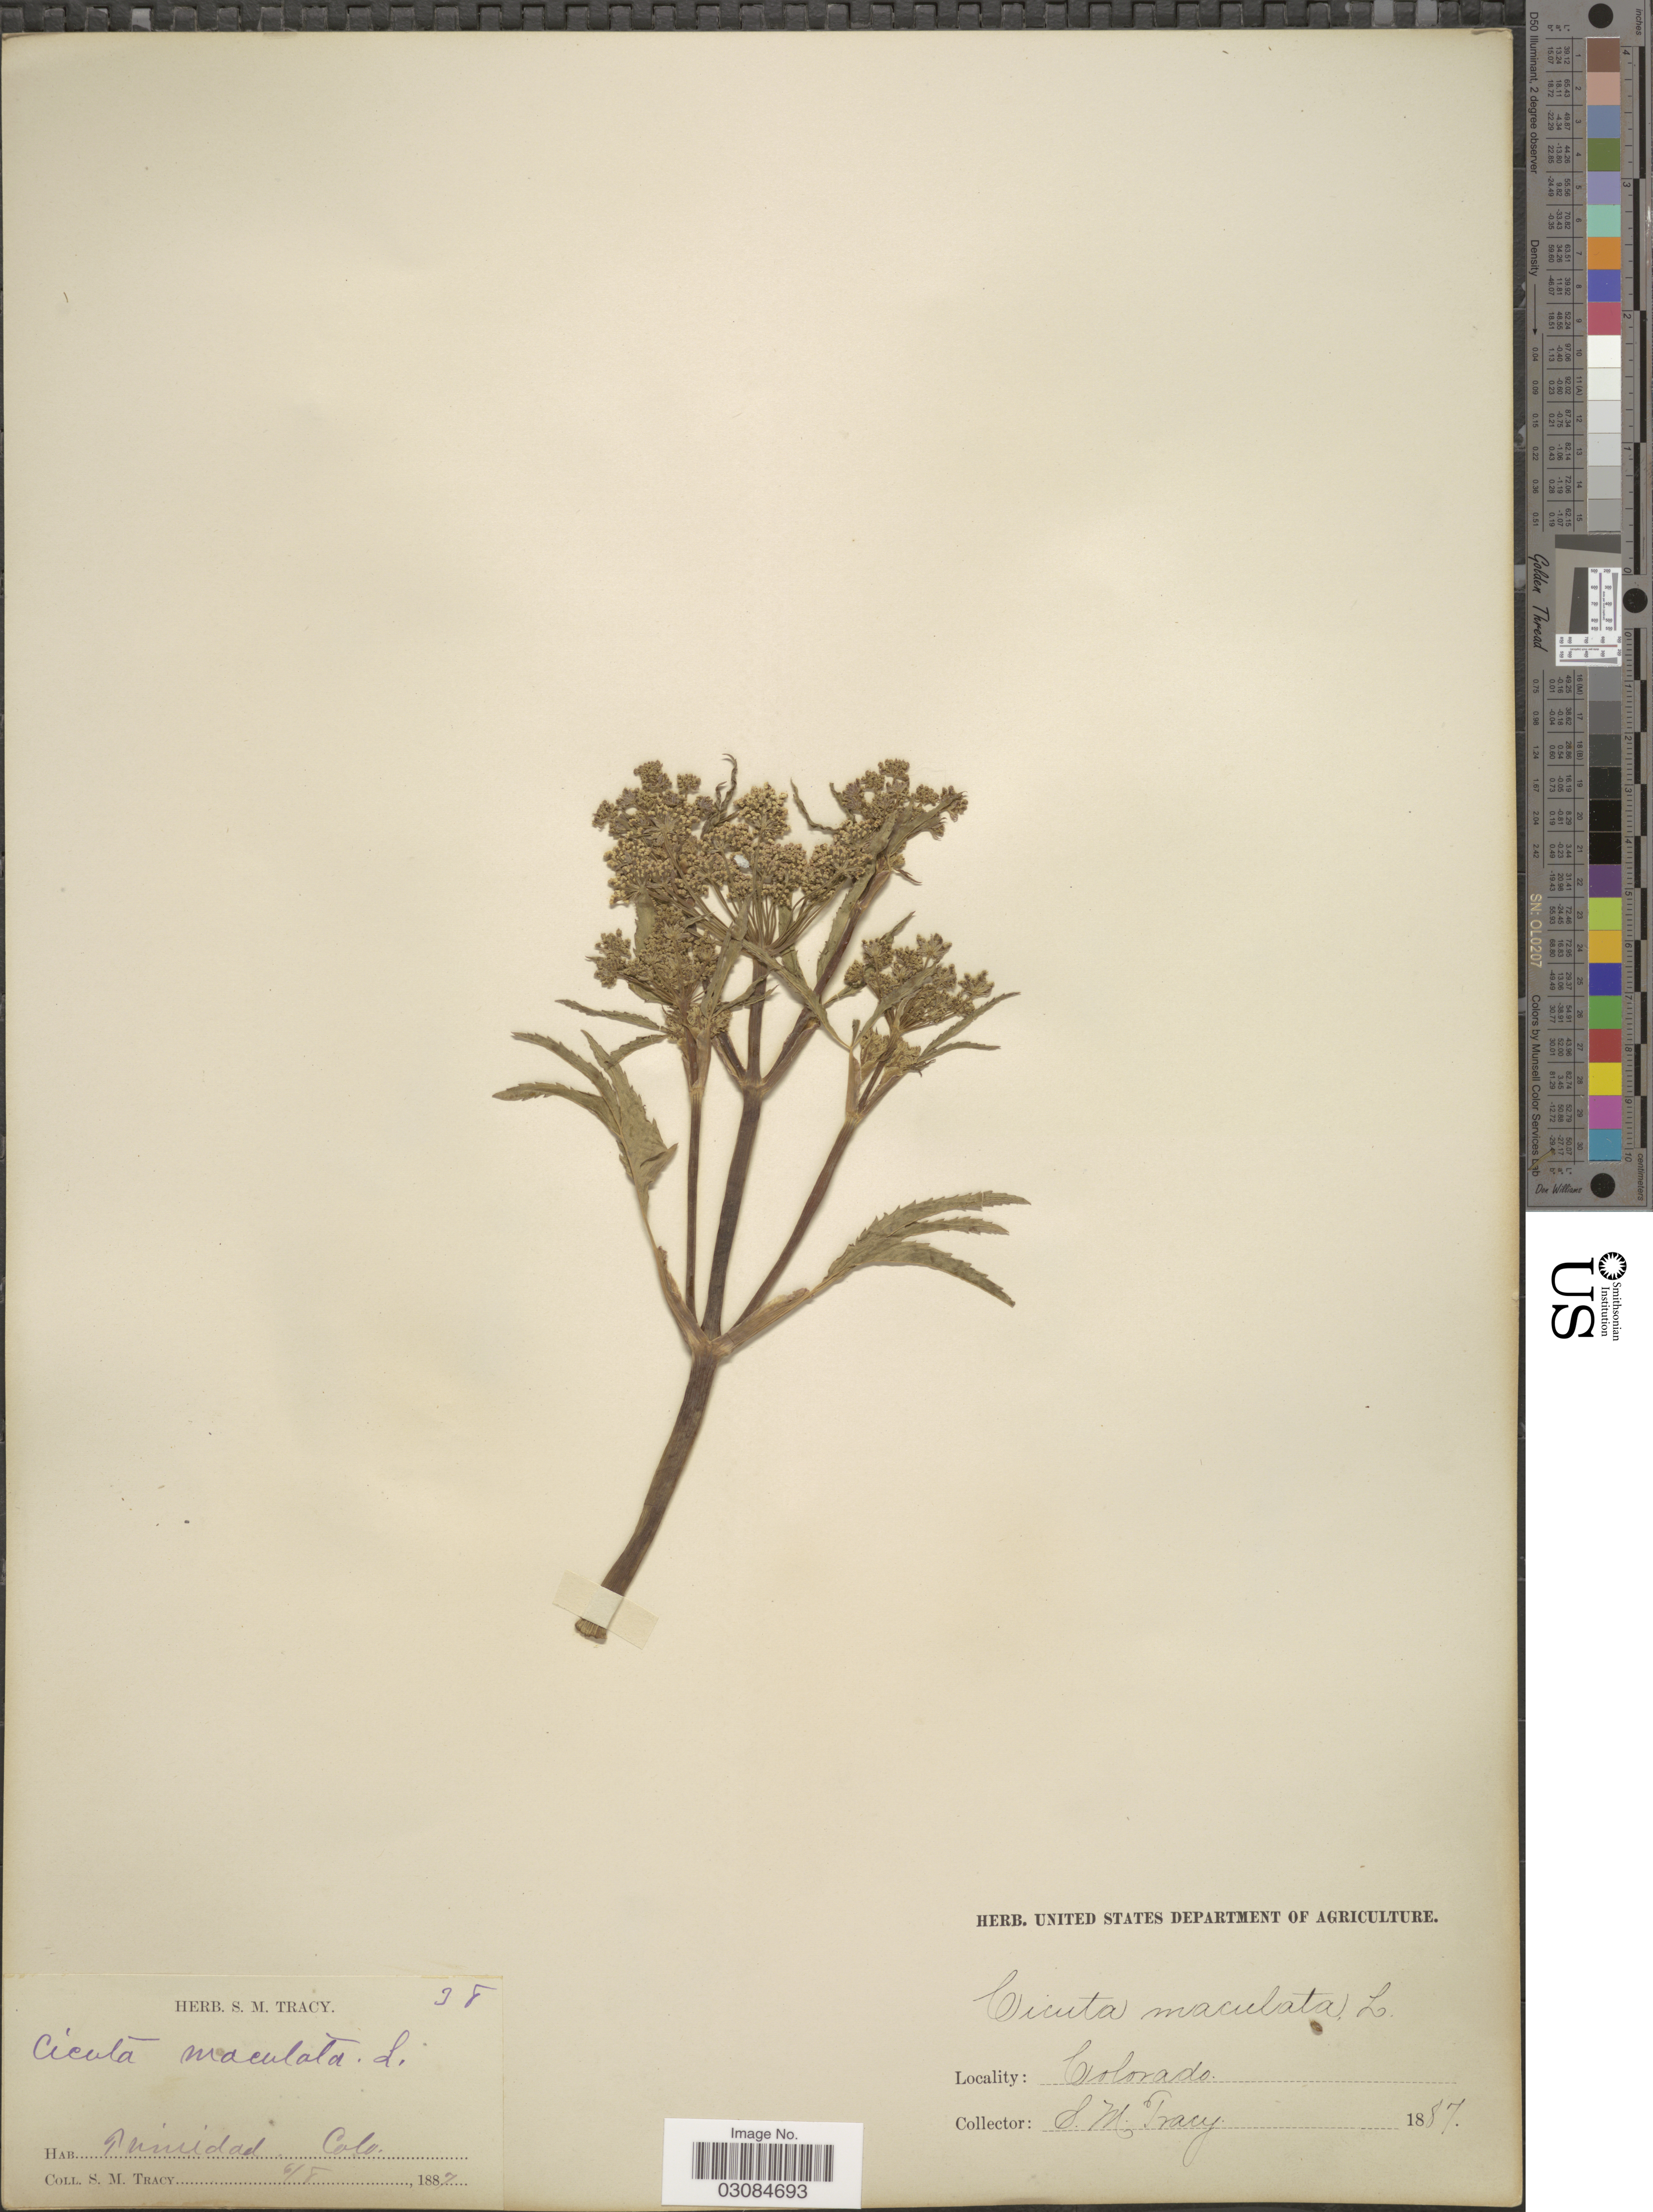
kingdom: Plantae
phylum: Tracheophyta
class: Magnoliopsida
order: Apiales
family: Apiaceae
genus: Cicuta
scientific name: Cicuta occidentalis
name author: Greene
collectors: S. M. Tracy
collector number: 38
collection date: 1887-06-08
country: United States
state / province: Colorado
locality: Trinidad.